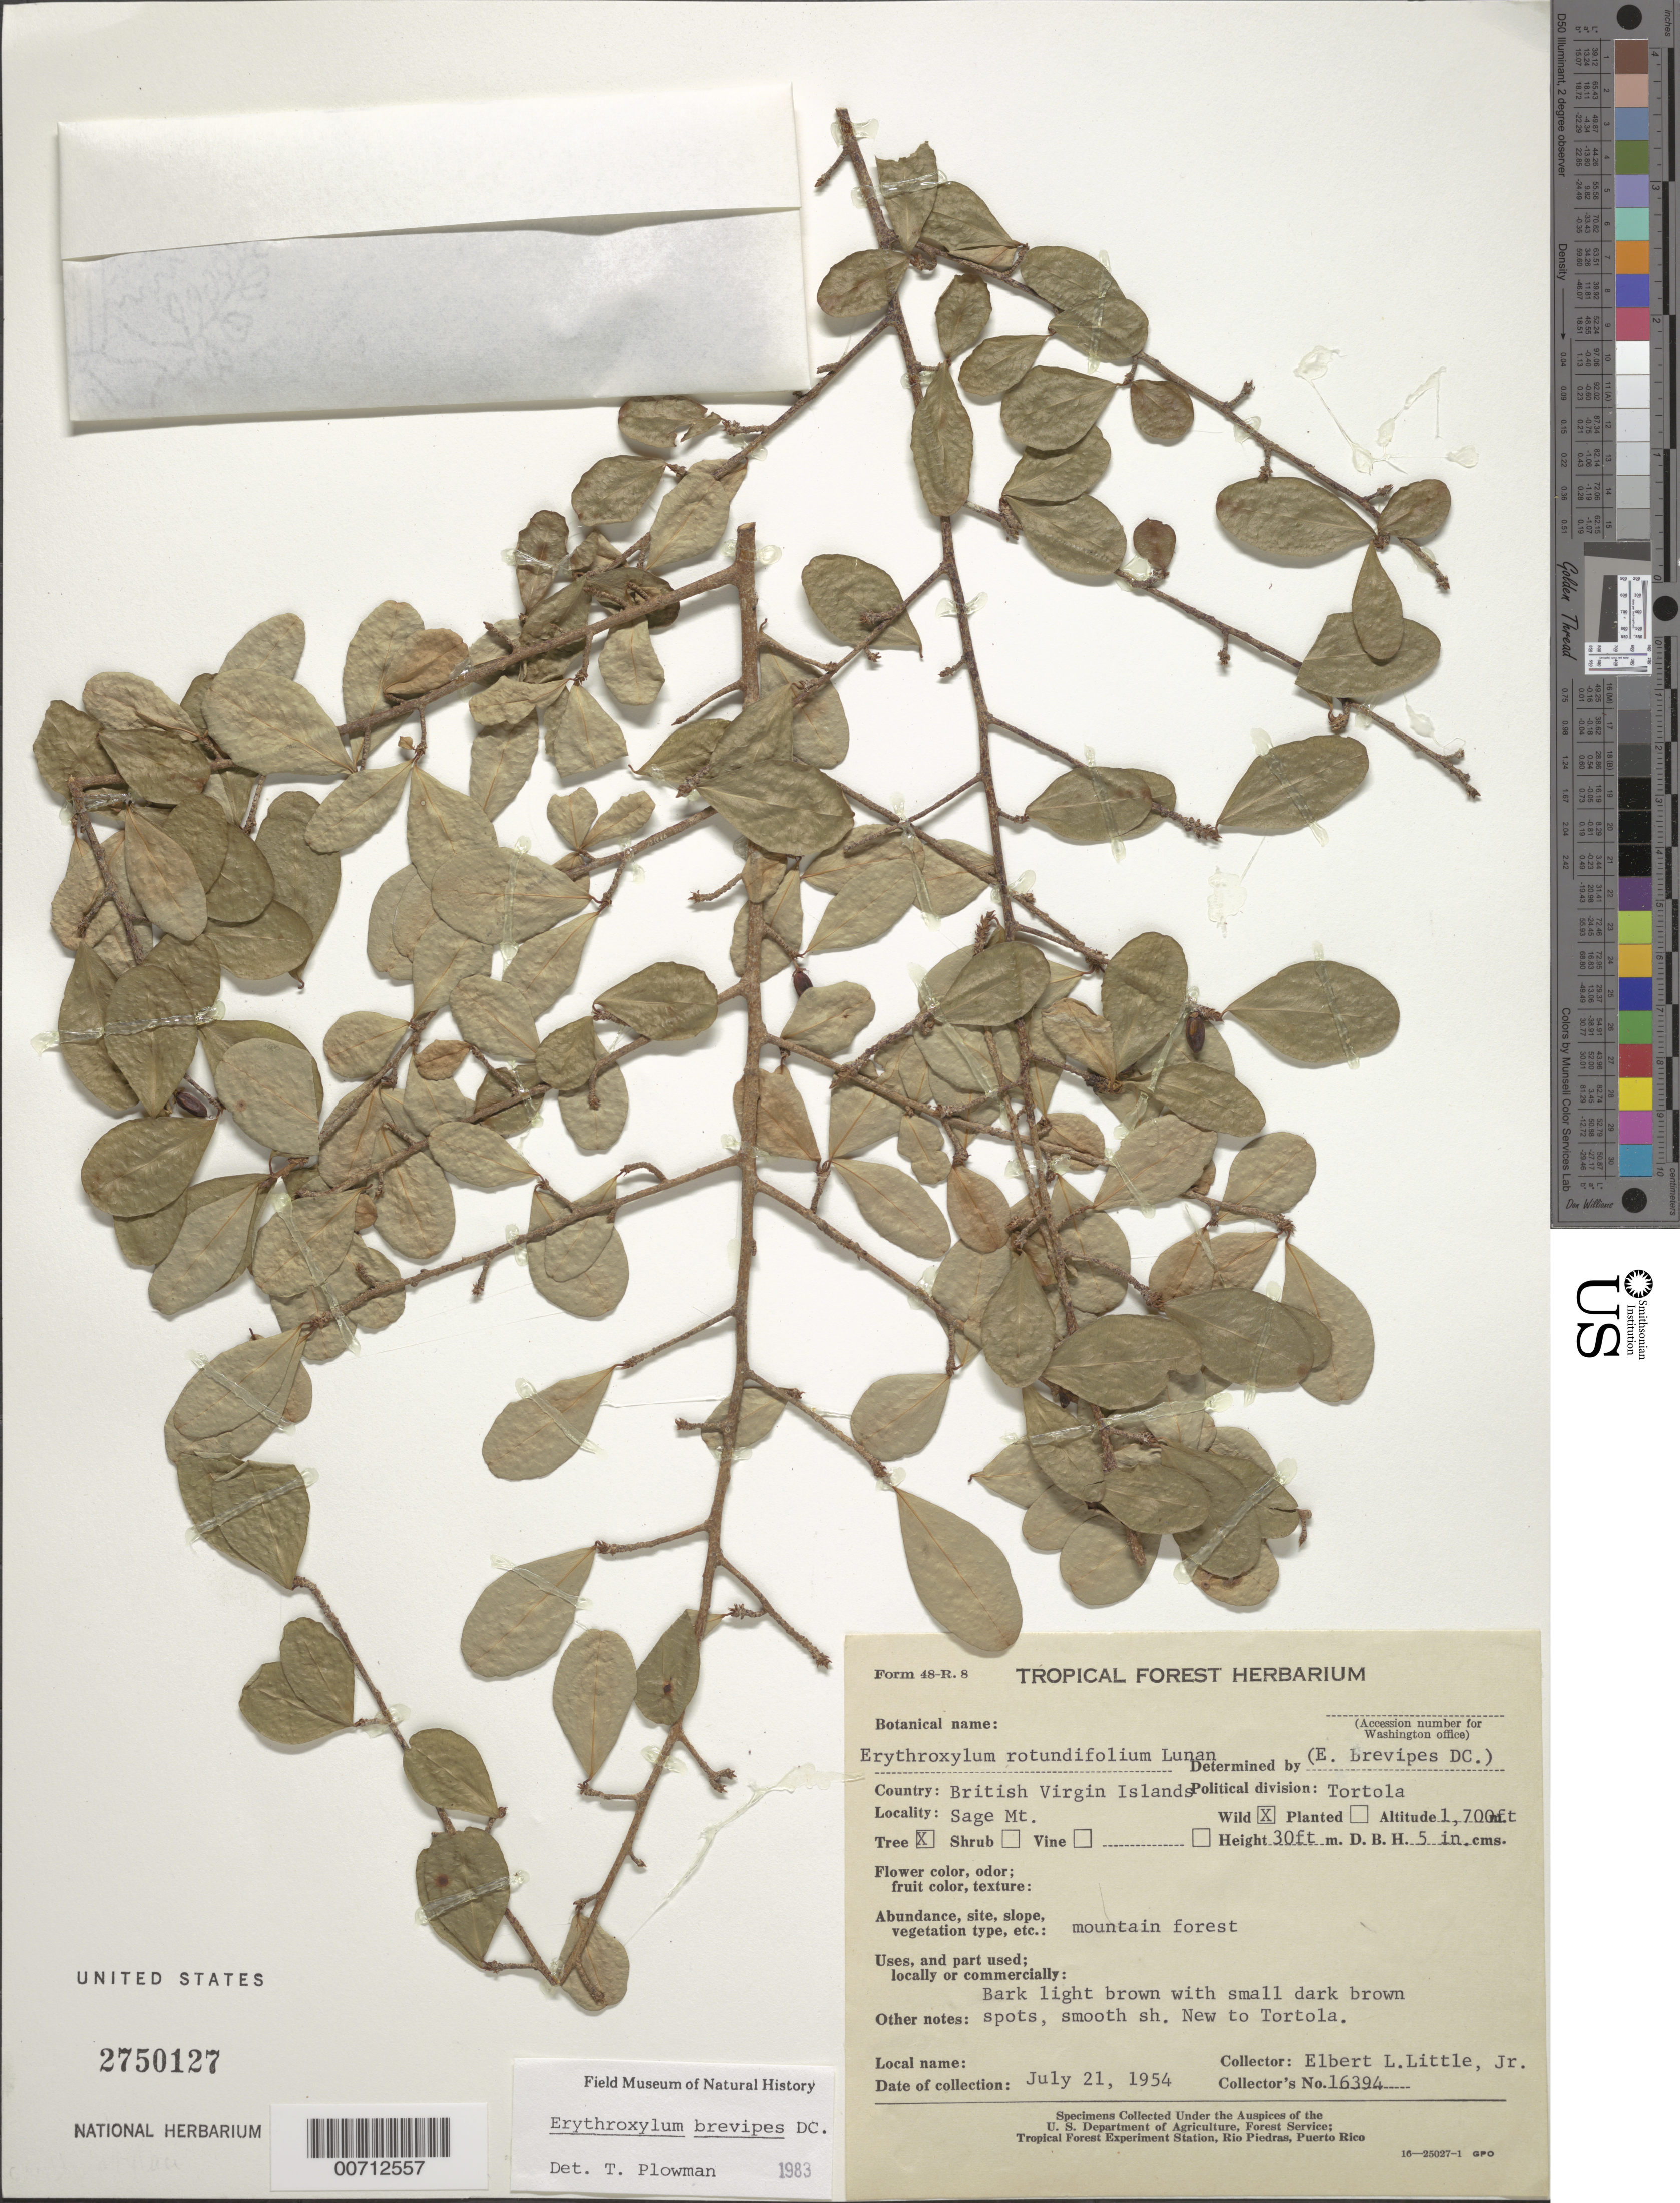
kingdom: Plantae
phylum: Tracheophyta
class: Magnoliopsida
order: Malpighiales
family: Erythroxylaceae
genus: Erythroxylum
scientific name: Erythroxylum brevipes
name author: DC.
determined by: Plowman, Timothy C.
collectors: E. L. Little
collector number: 16394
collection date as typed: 21 Jul 1954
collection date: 1954-07-21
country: British Virgin Islands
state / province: Tortola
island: Tortola Island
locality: Sage Mt.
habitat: Mountain forest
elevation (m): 518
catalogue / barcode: US 2750127